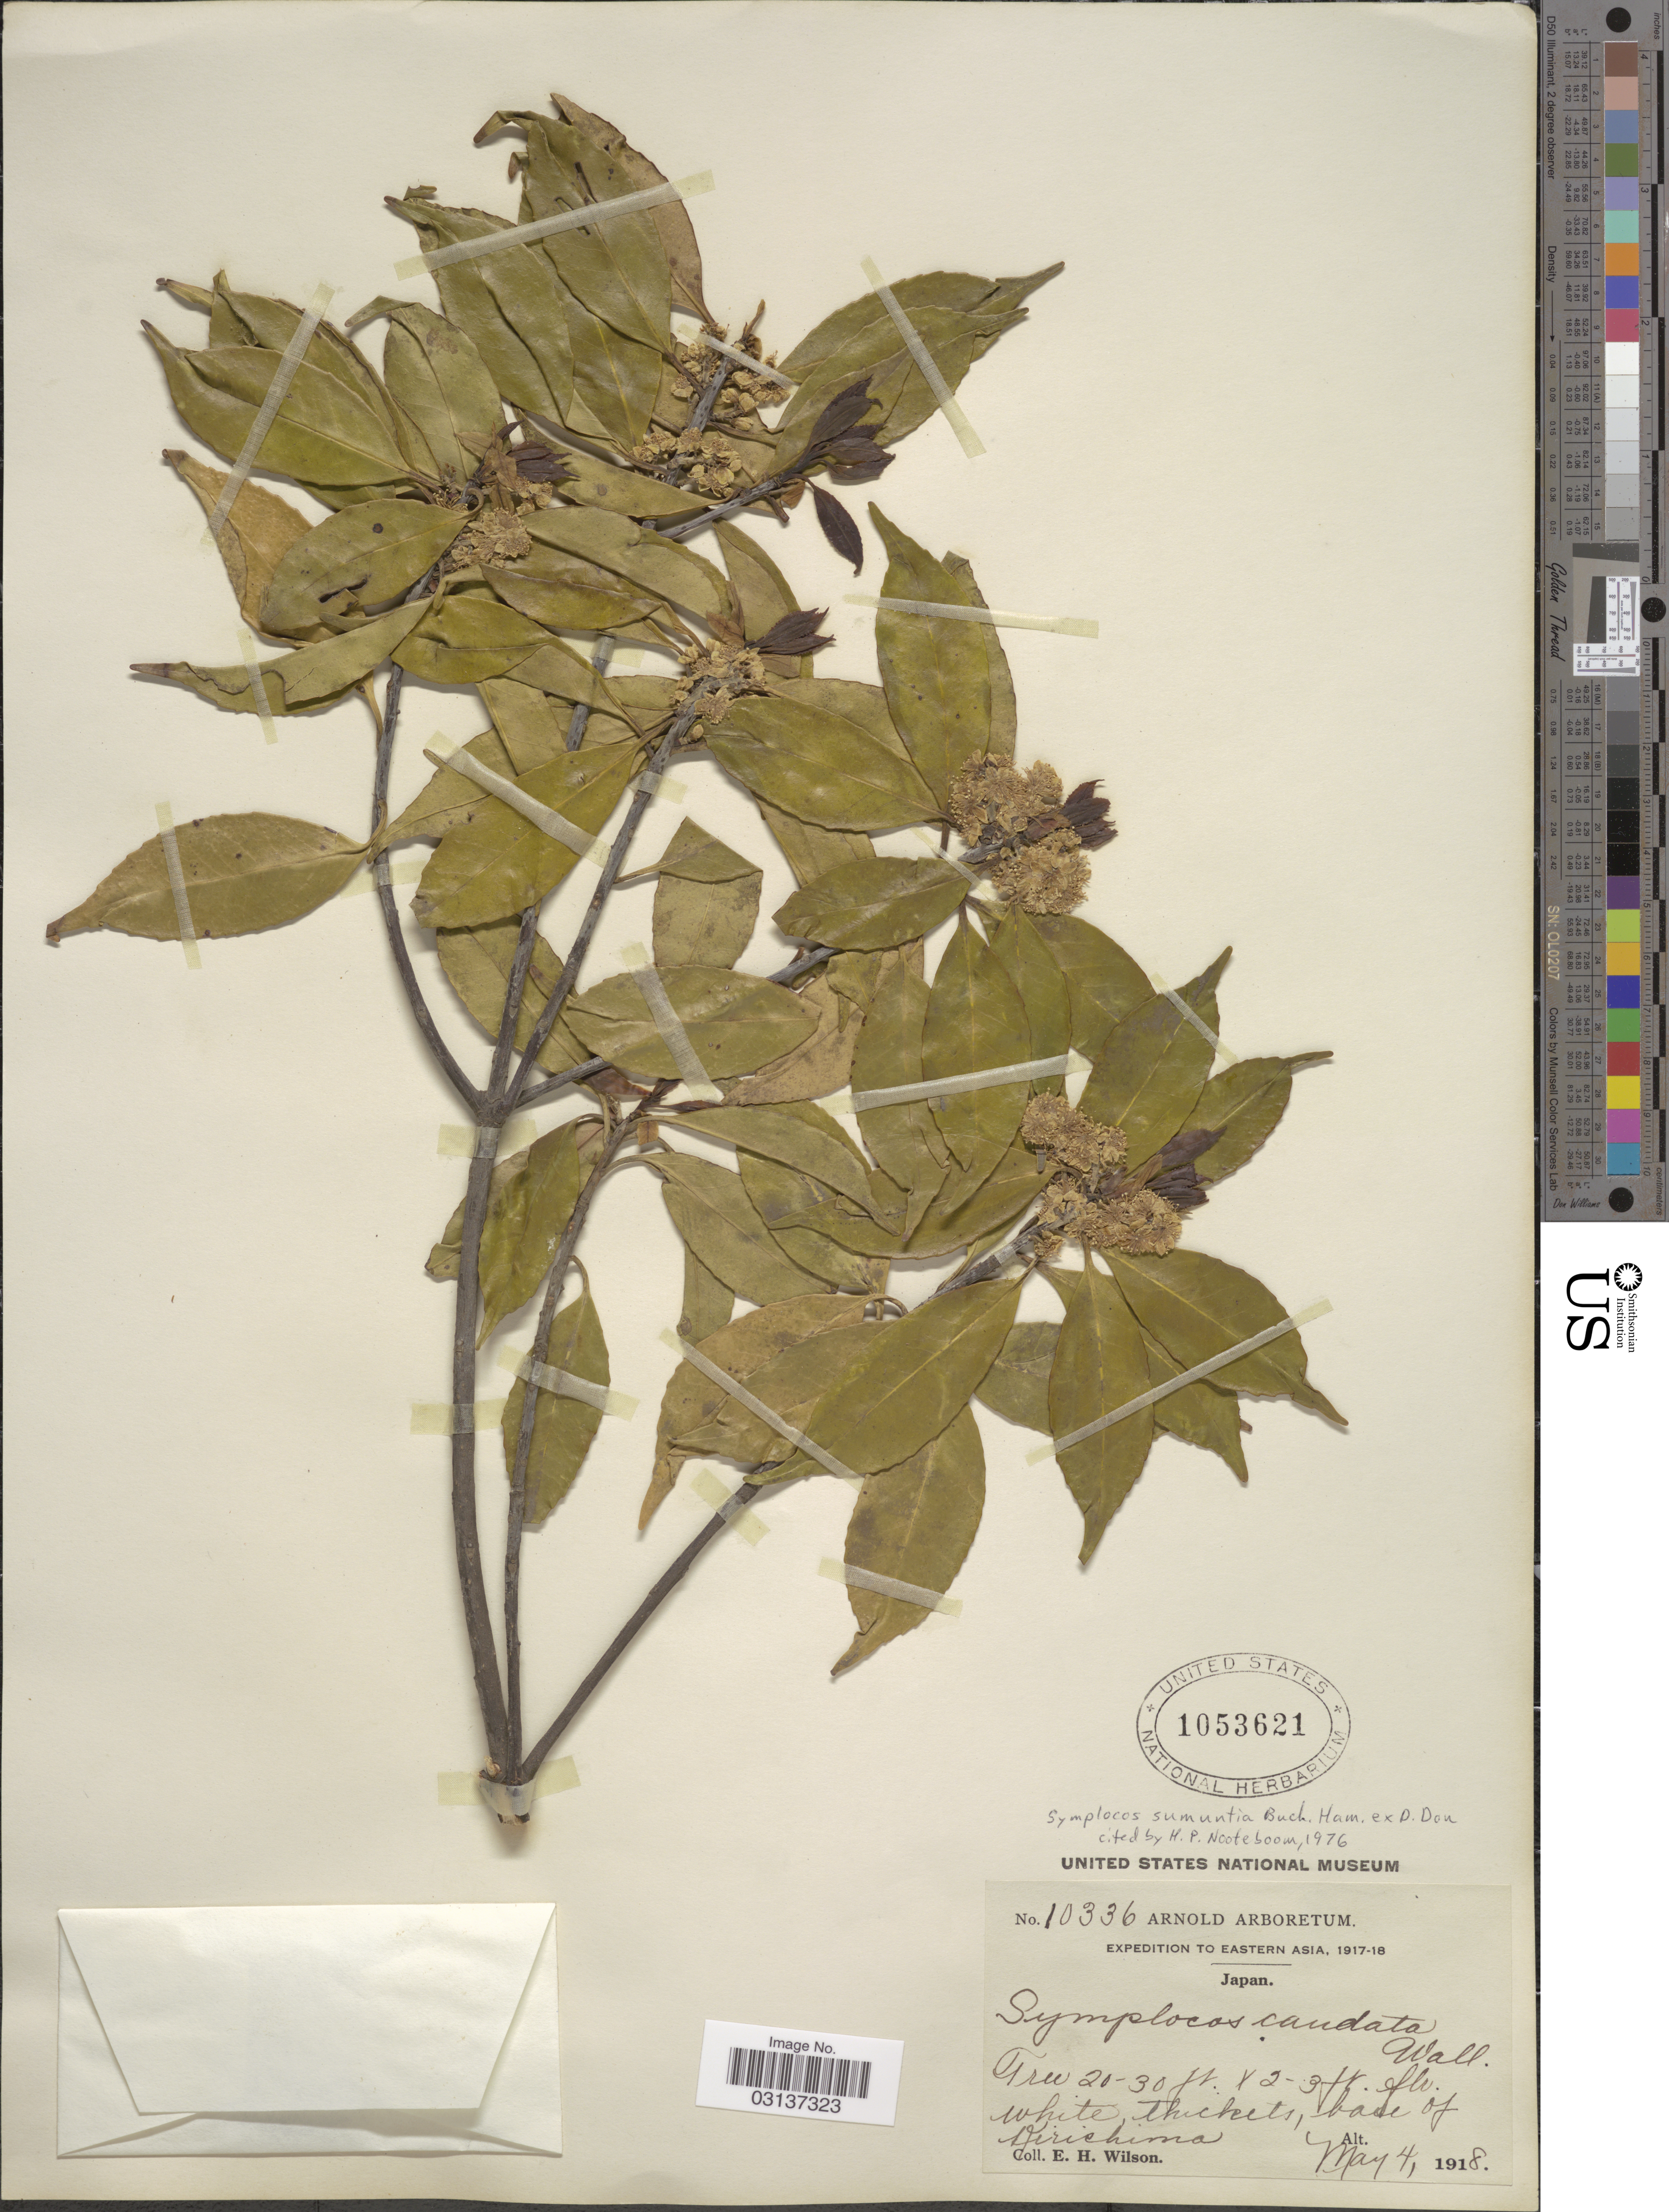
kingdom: Plantae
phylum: Tracheophyta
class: Magnoliopsida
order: Ericales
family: Symplocaceae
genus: Symplocos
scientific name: Symplocos sumuntia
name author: Buch.-Ham. ex D. Don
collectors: E. Wilson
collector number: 10336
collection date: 1918-05-04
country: Japan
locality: Eastern Asia. Base of Kirishima.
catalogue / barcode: US 1053621